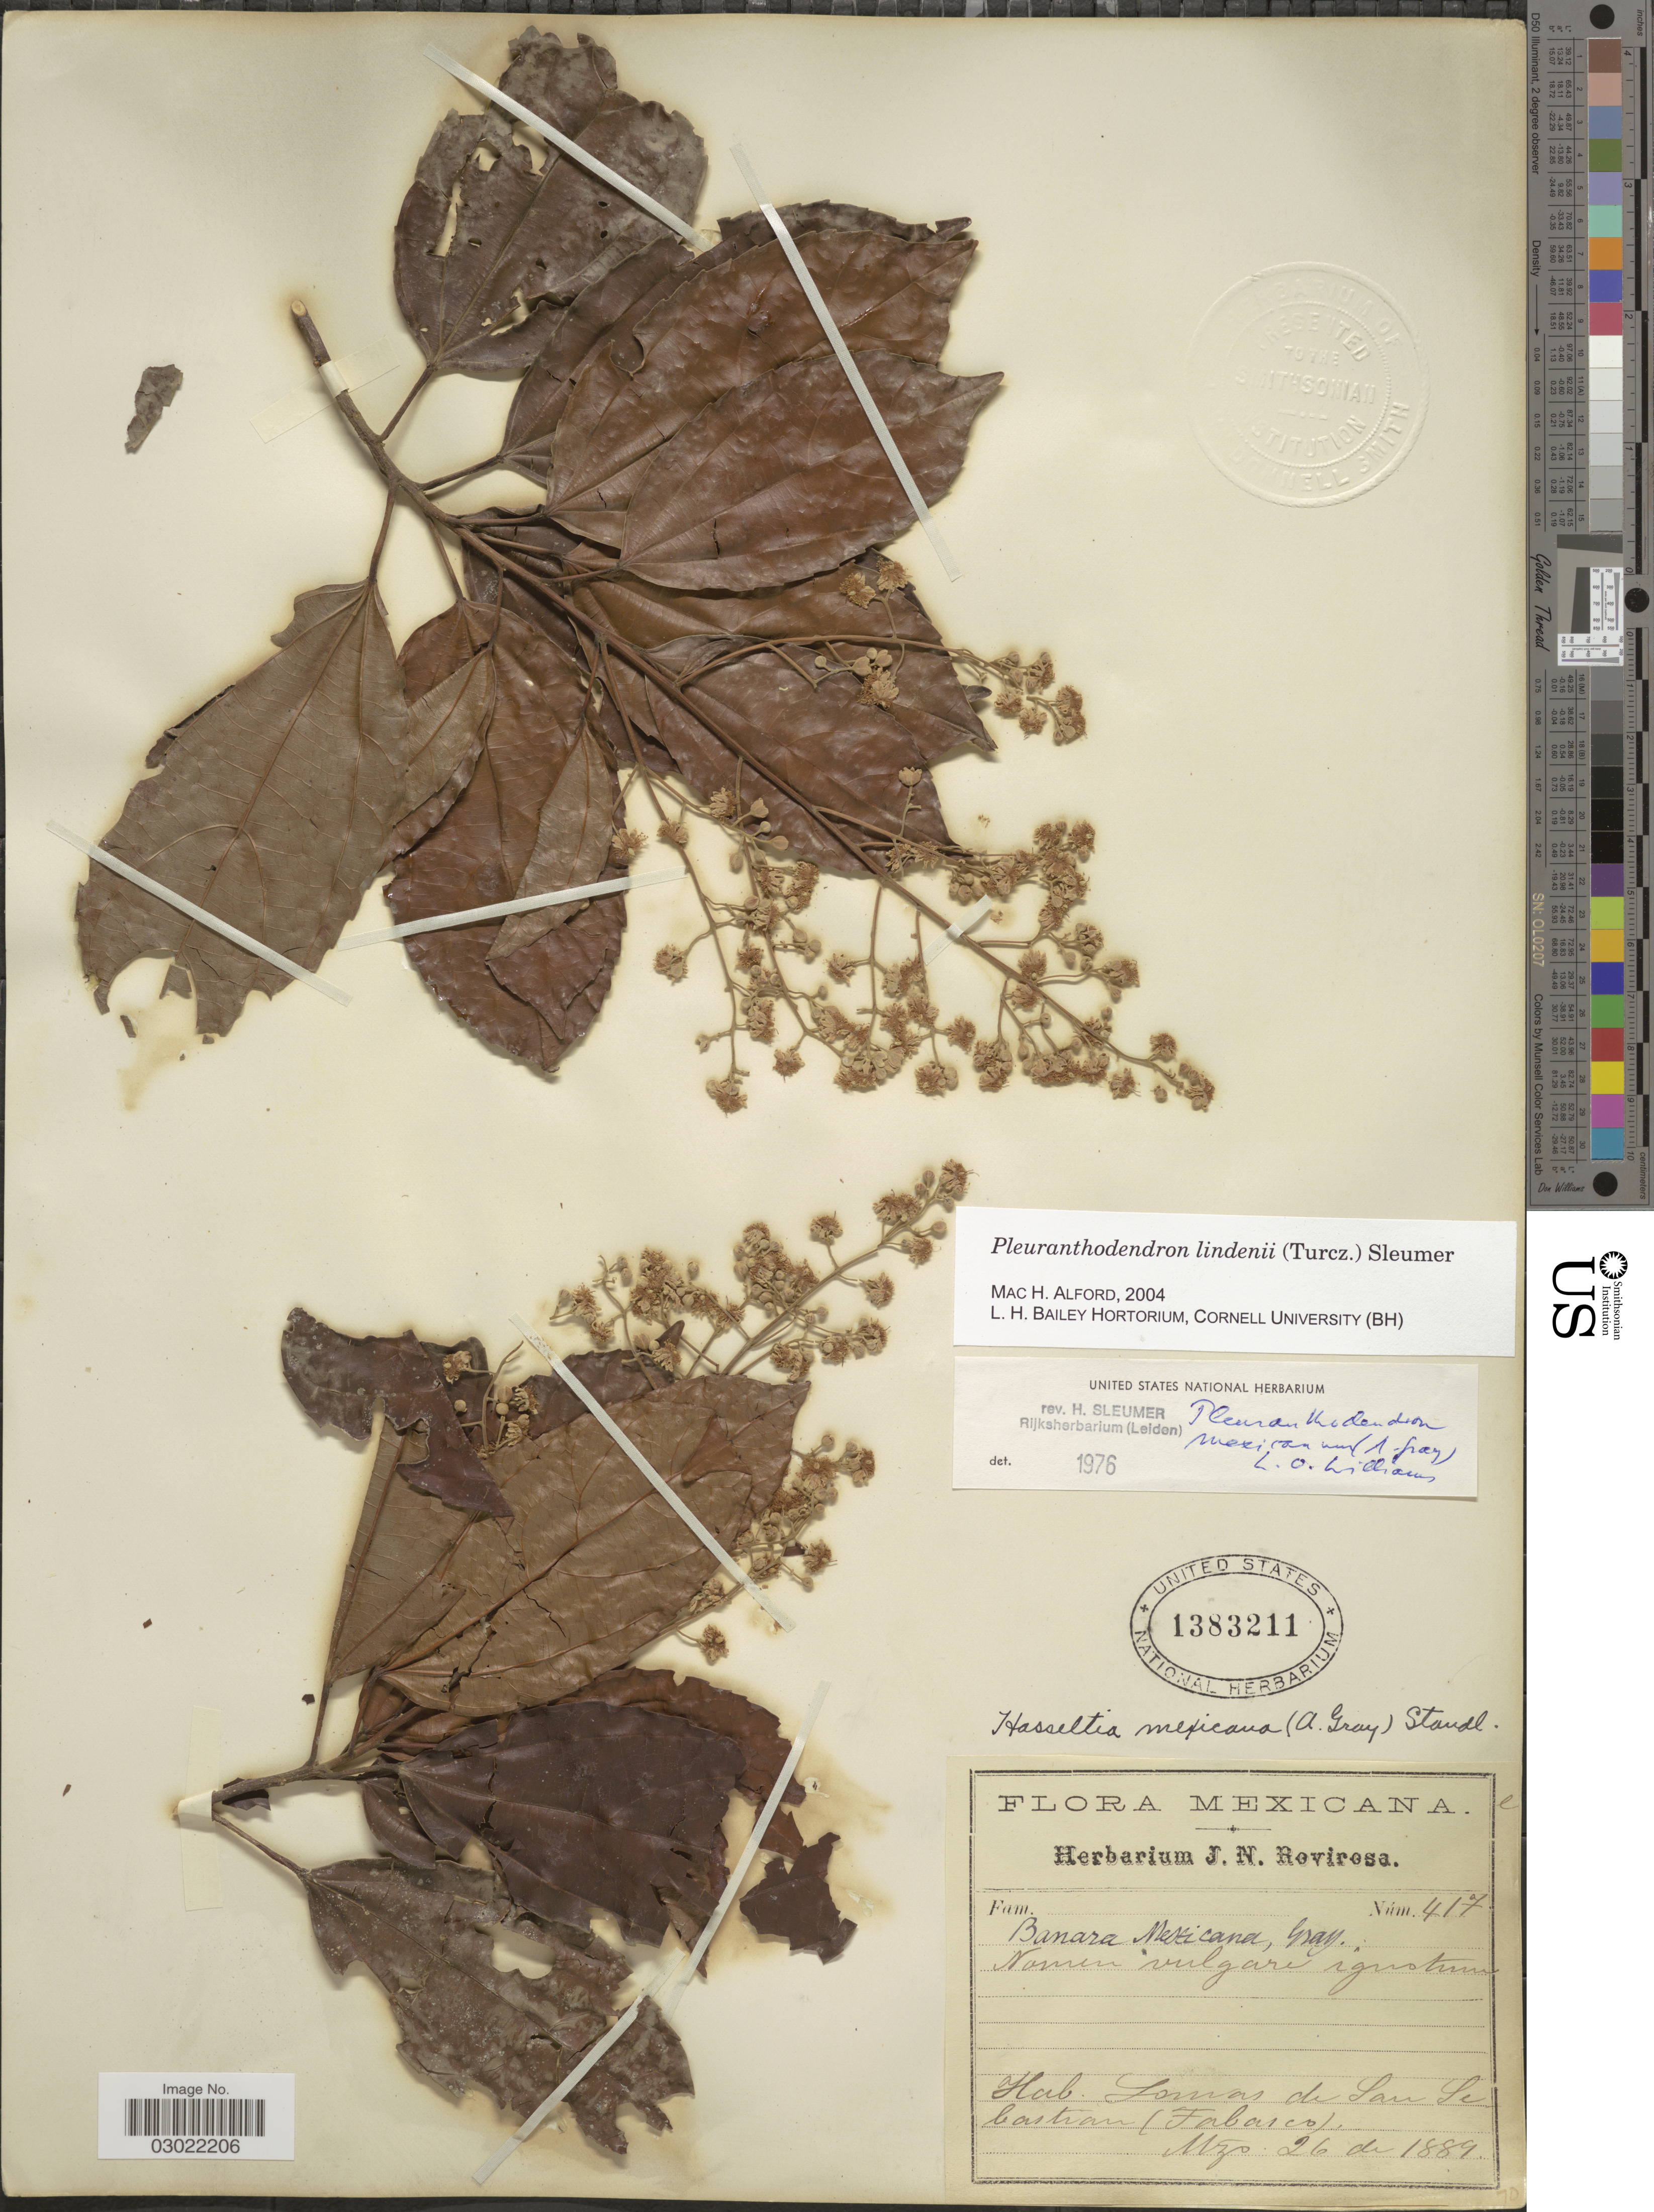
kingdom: Plantae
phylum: Tracheophyta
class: Magnoliopsida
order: Malpighiales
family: Salicaceae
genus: Pleuranthodendron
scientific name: Pleuranthodendron lindenii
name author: (Turcz.) Sleumer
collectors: ex herb. J. N. Rovirosa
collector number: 417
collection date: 1889-03-26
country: Mexico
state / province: Tabasco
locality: Mexicana. Lomas de San Sebastian (Tabasco).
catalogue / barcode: US 1383211